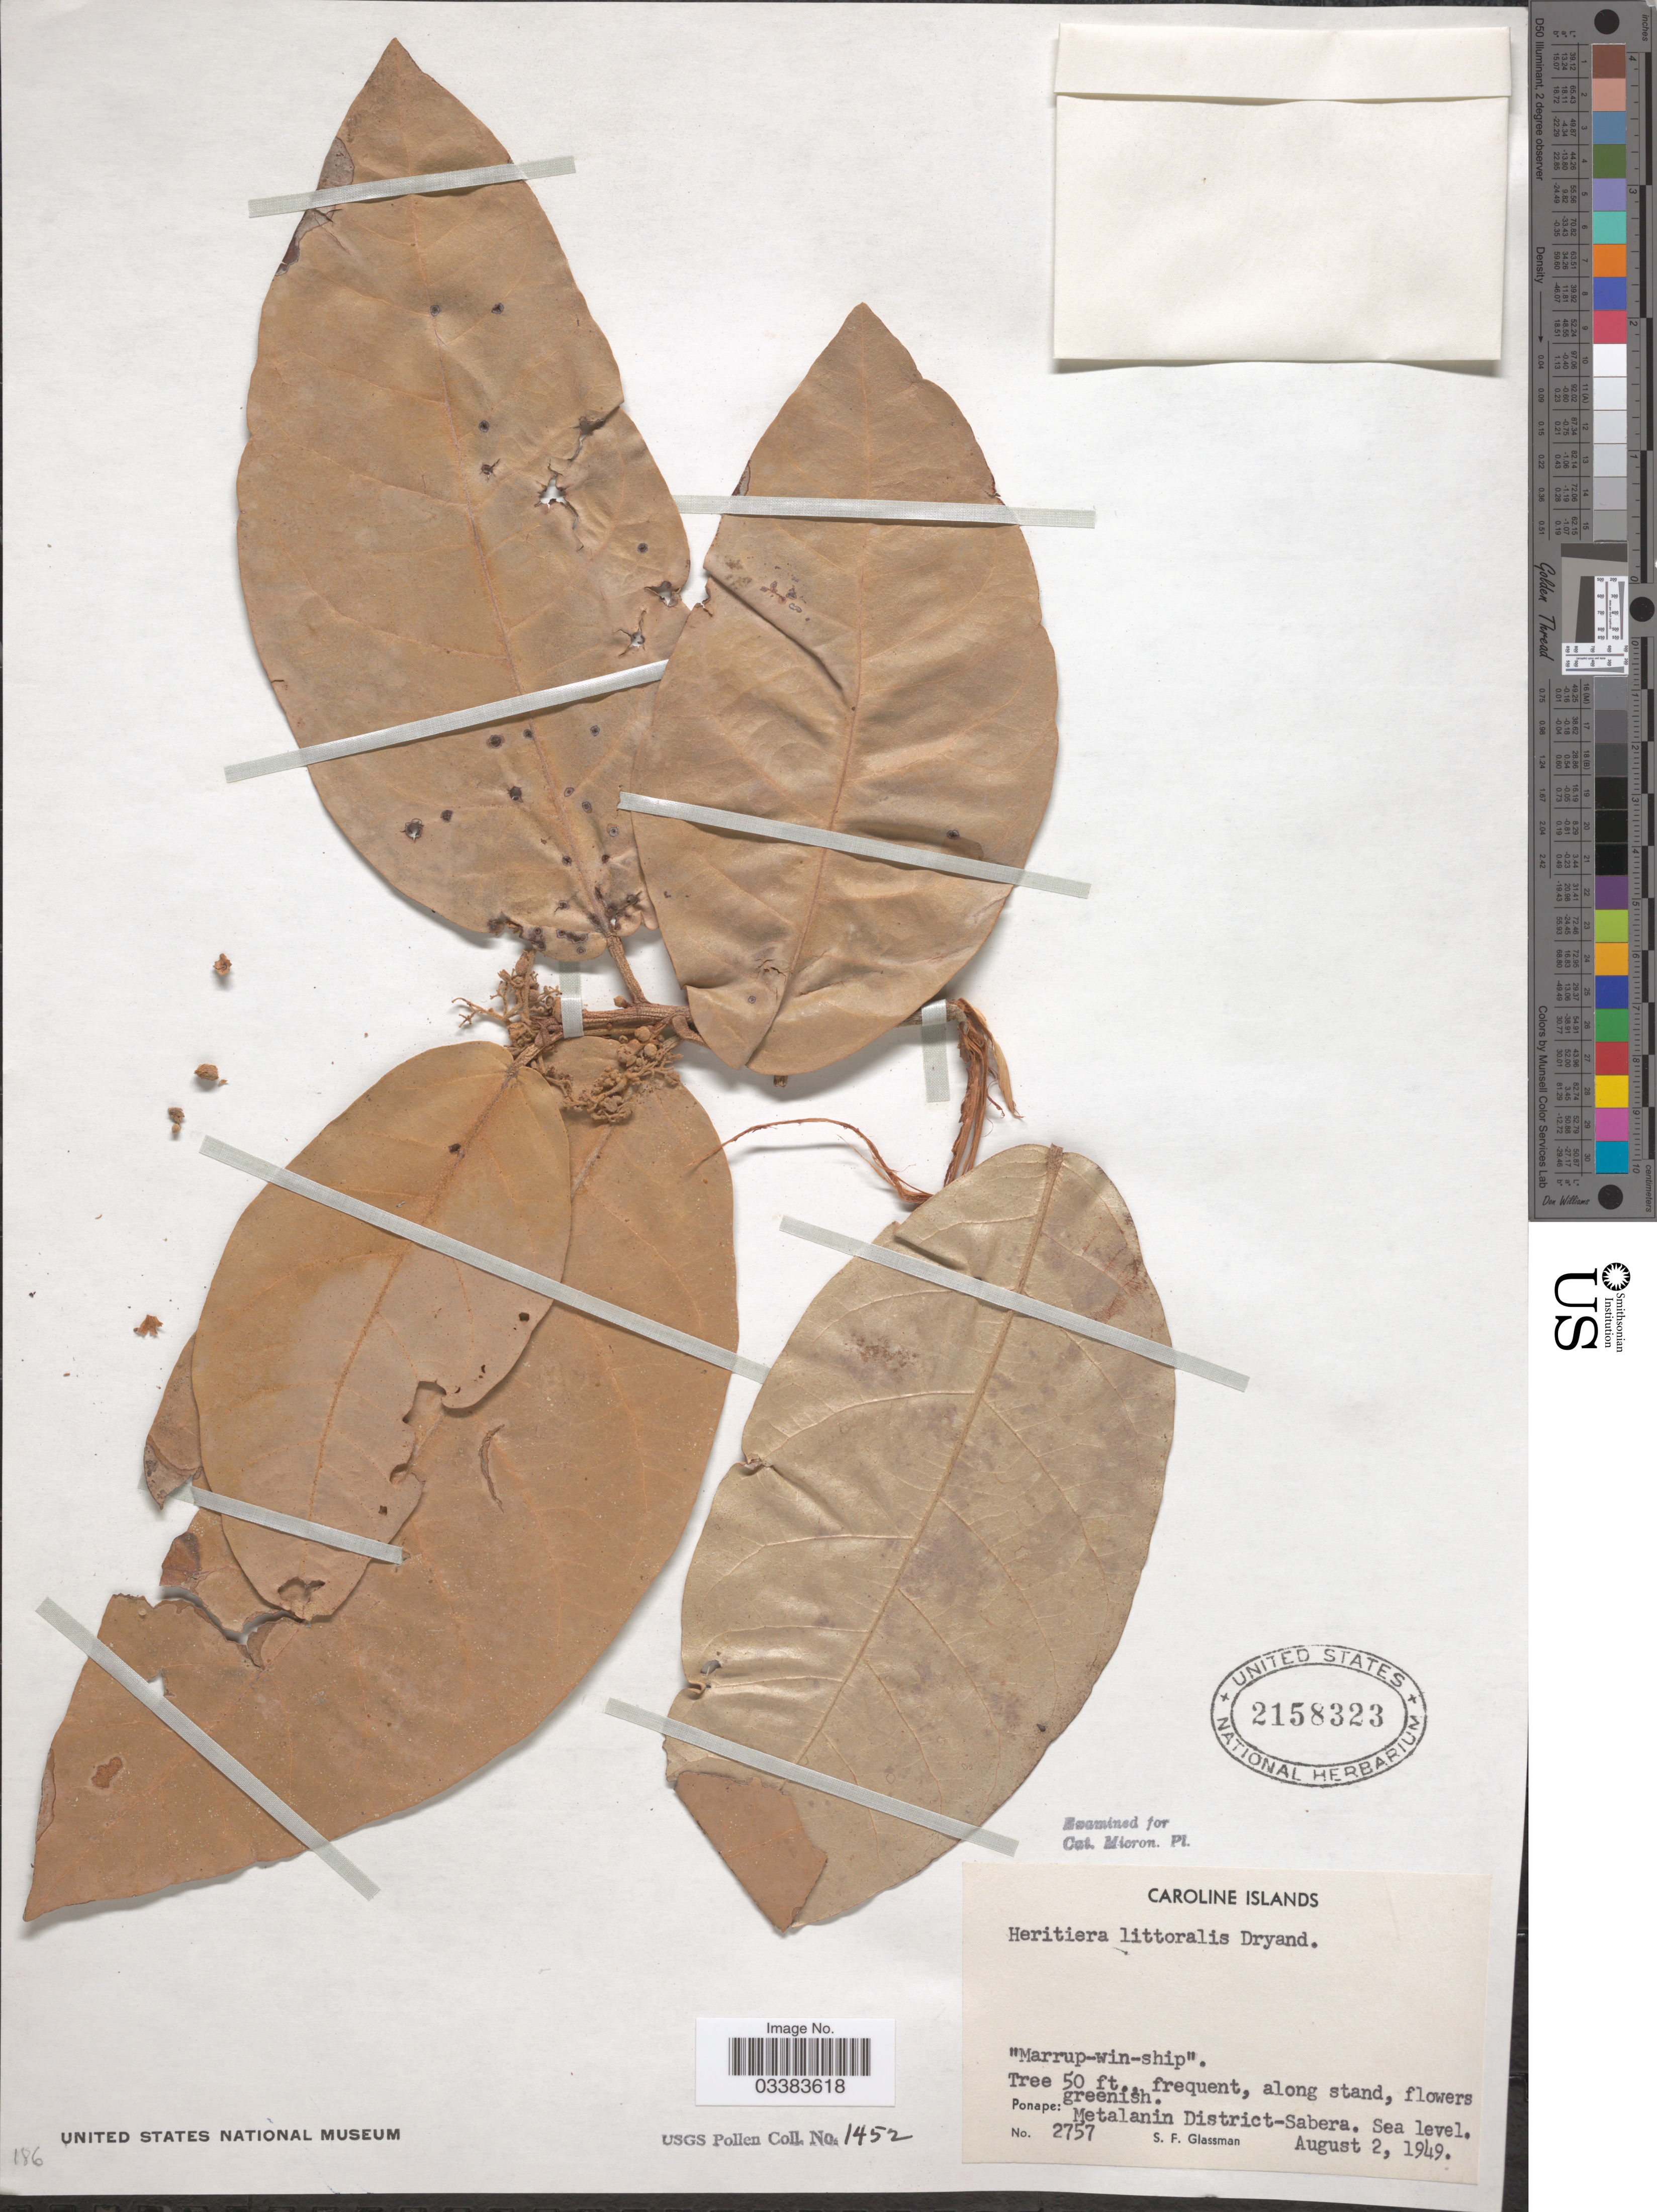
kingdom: Plantae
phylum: Tracheophyta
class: Magnoliopsida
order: Malvales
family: Malvaceae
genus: Heritiera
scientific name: Heritiera littoralis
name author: Aiton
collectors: S. F. Glassman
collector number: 2757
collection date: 1949-08-02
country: Micronesia, Federated States of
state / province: Pohnpei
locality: Ponape: Metalanin District-Sabera.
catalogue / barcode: US 2158323